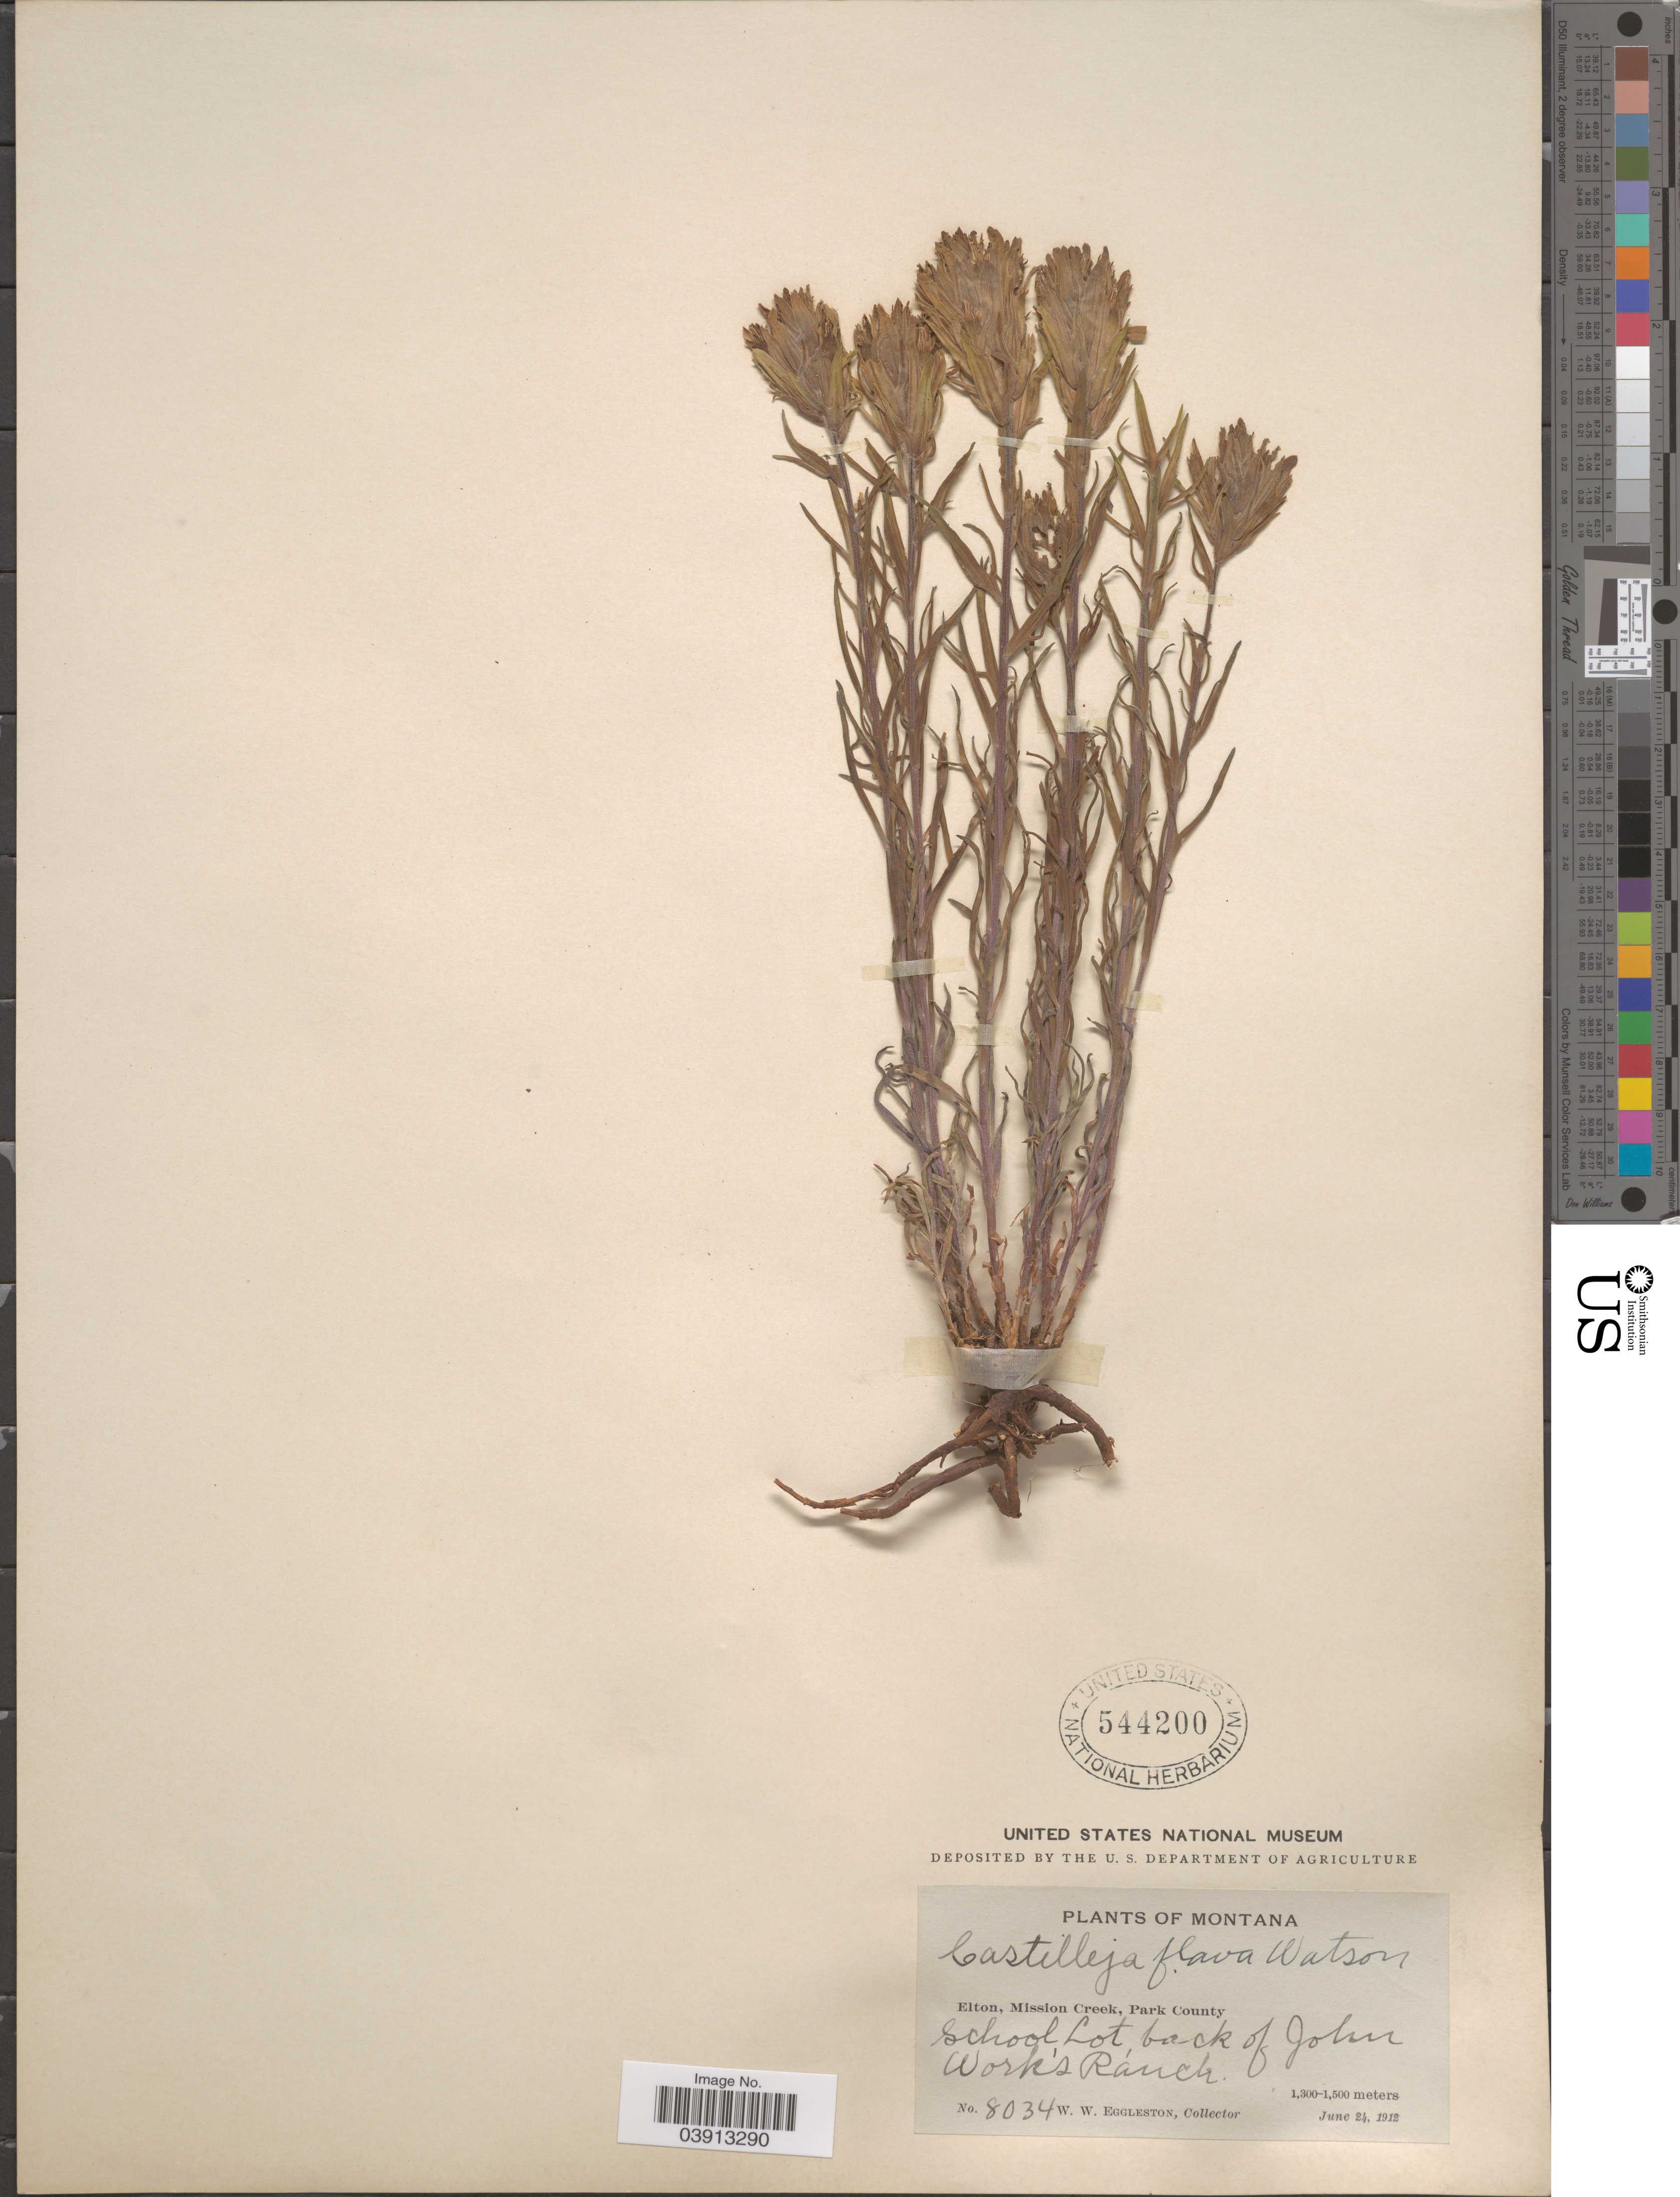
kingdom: Plantae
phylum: Tracheophyta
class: Magnoliopsida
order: Lamiales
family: Orobanchaceae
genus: Castilleja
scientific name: Castilleja pallescens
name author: (A. Gray) Greenm.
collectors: W. W. Eggleston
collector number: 8034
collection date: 1912-06-24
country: United States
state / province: Montana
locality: Elton, Mission Creek, Park County. School Lot back of John Work's Ranch.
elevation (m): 1300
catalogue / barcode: US 544200